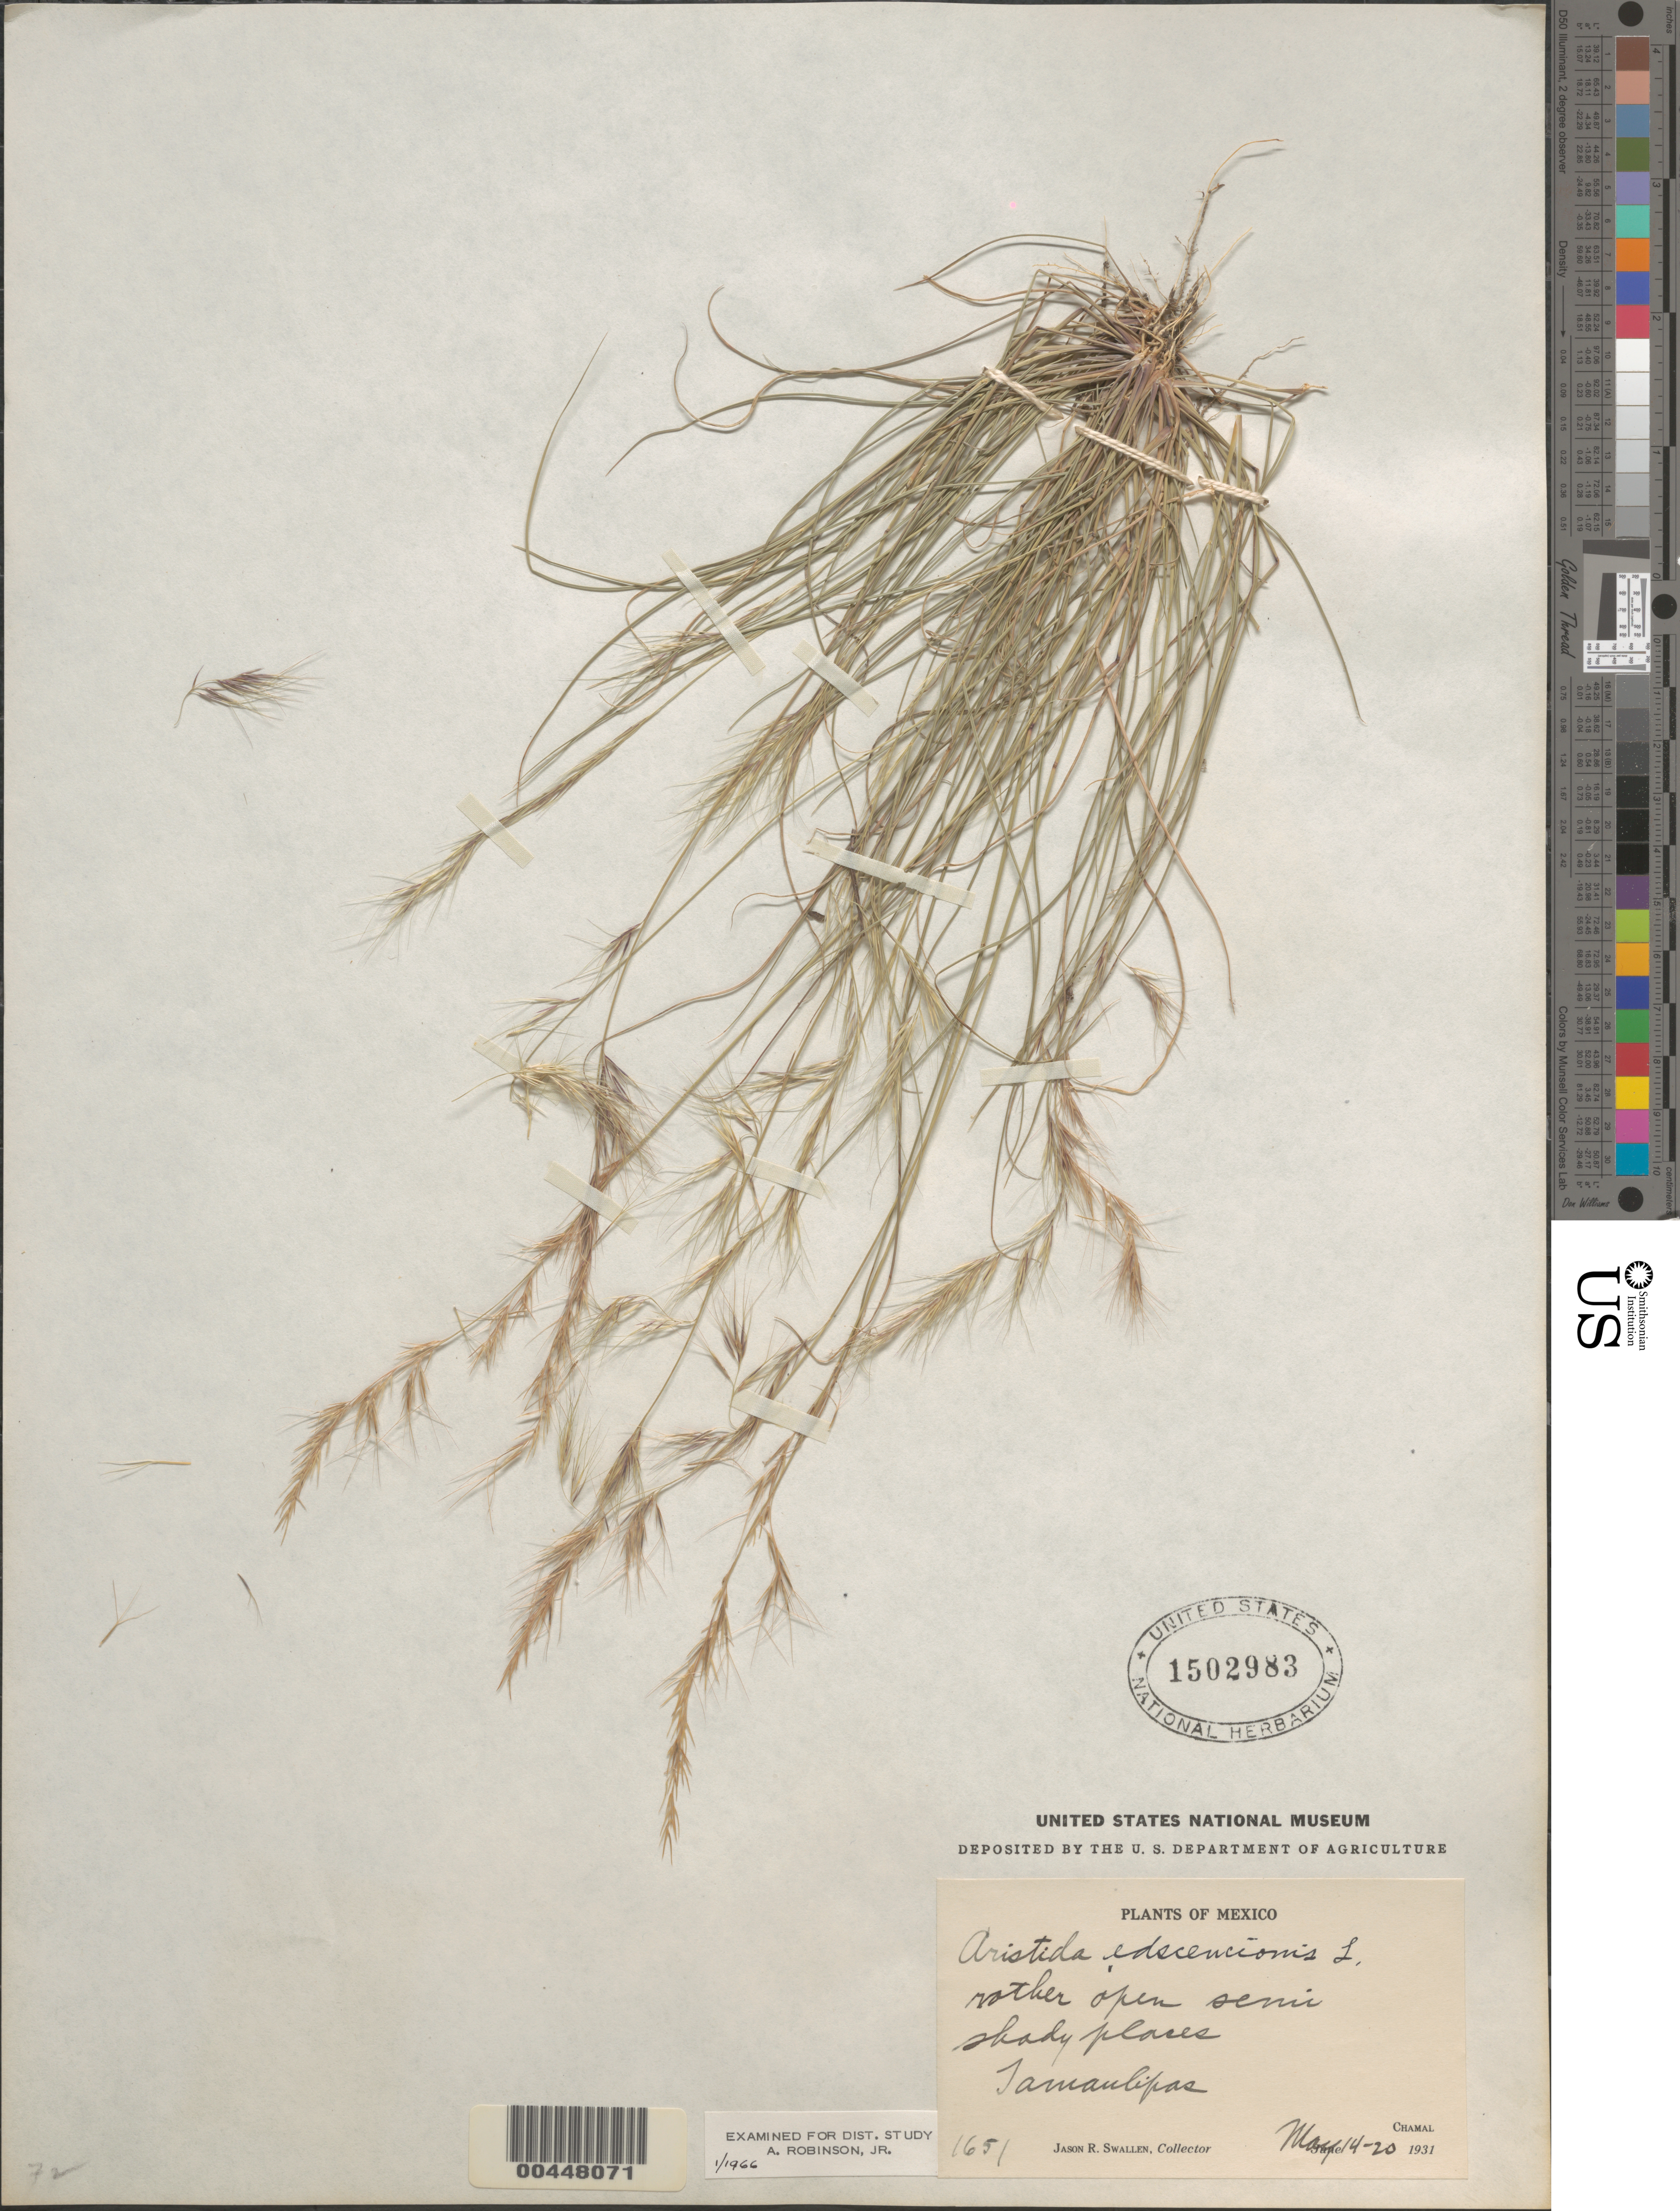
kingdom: Plantae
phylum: Tracheophyta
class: Liliopsida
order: Poales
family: Poaceae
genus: Aristida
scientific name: Aristida adscensionis var. adscensionis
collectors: J. R. Swallen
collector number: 1651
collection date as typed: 14 May 1931 to 20 May 1931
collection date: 1931-05-14/1931-05-20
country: Mexico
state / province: Tamaulipas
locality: Chamal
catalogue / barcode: US 1502983